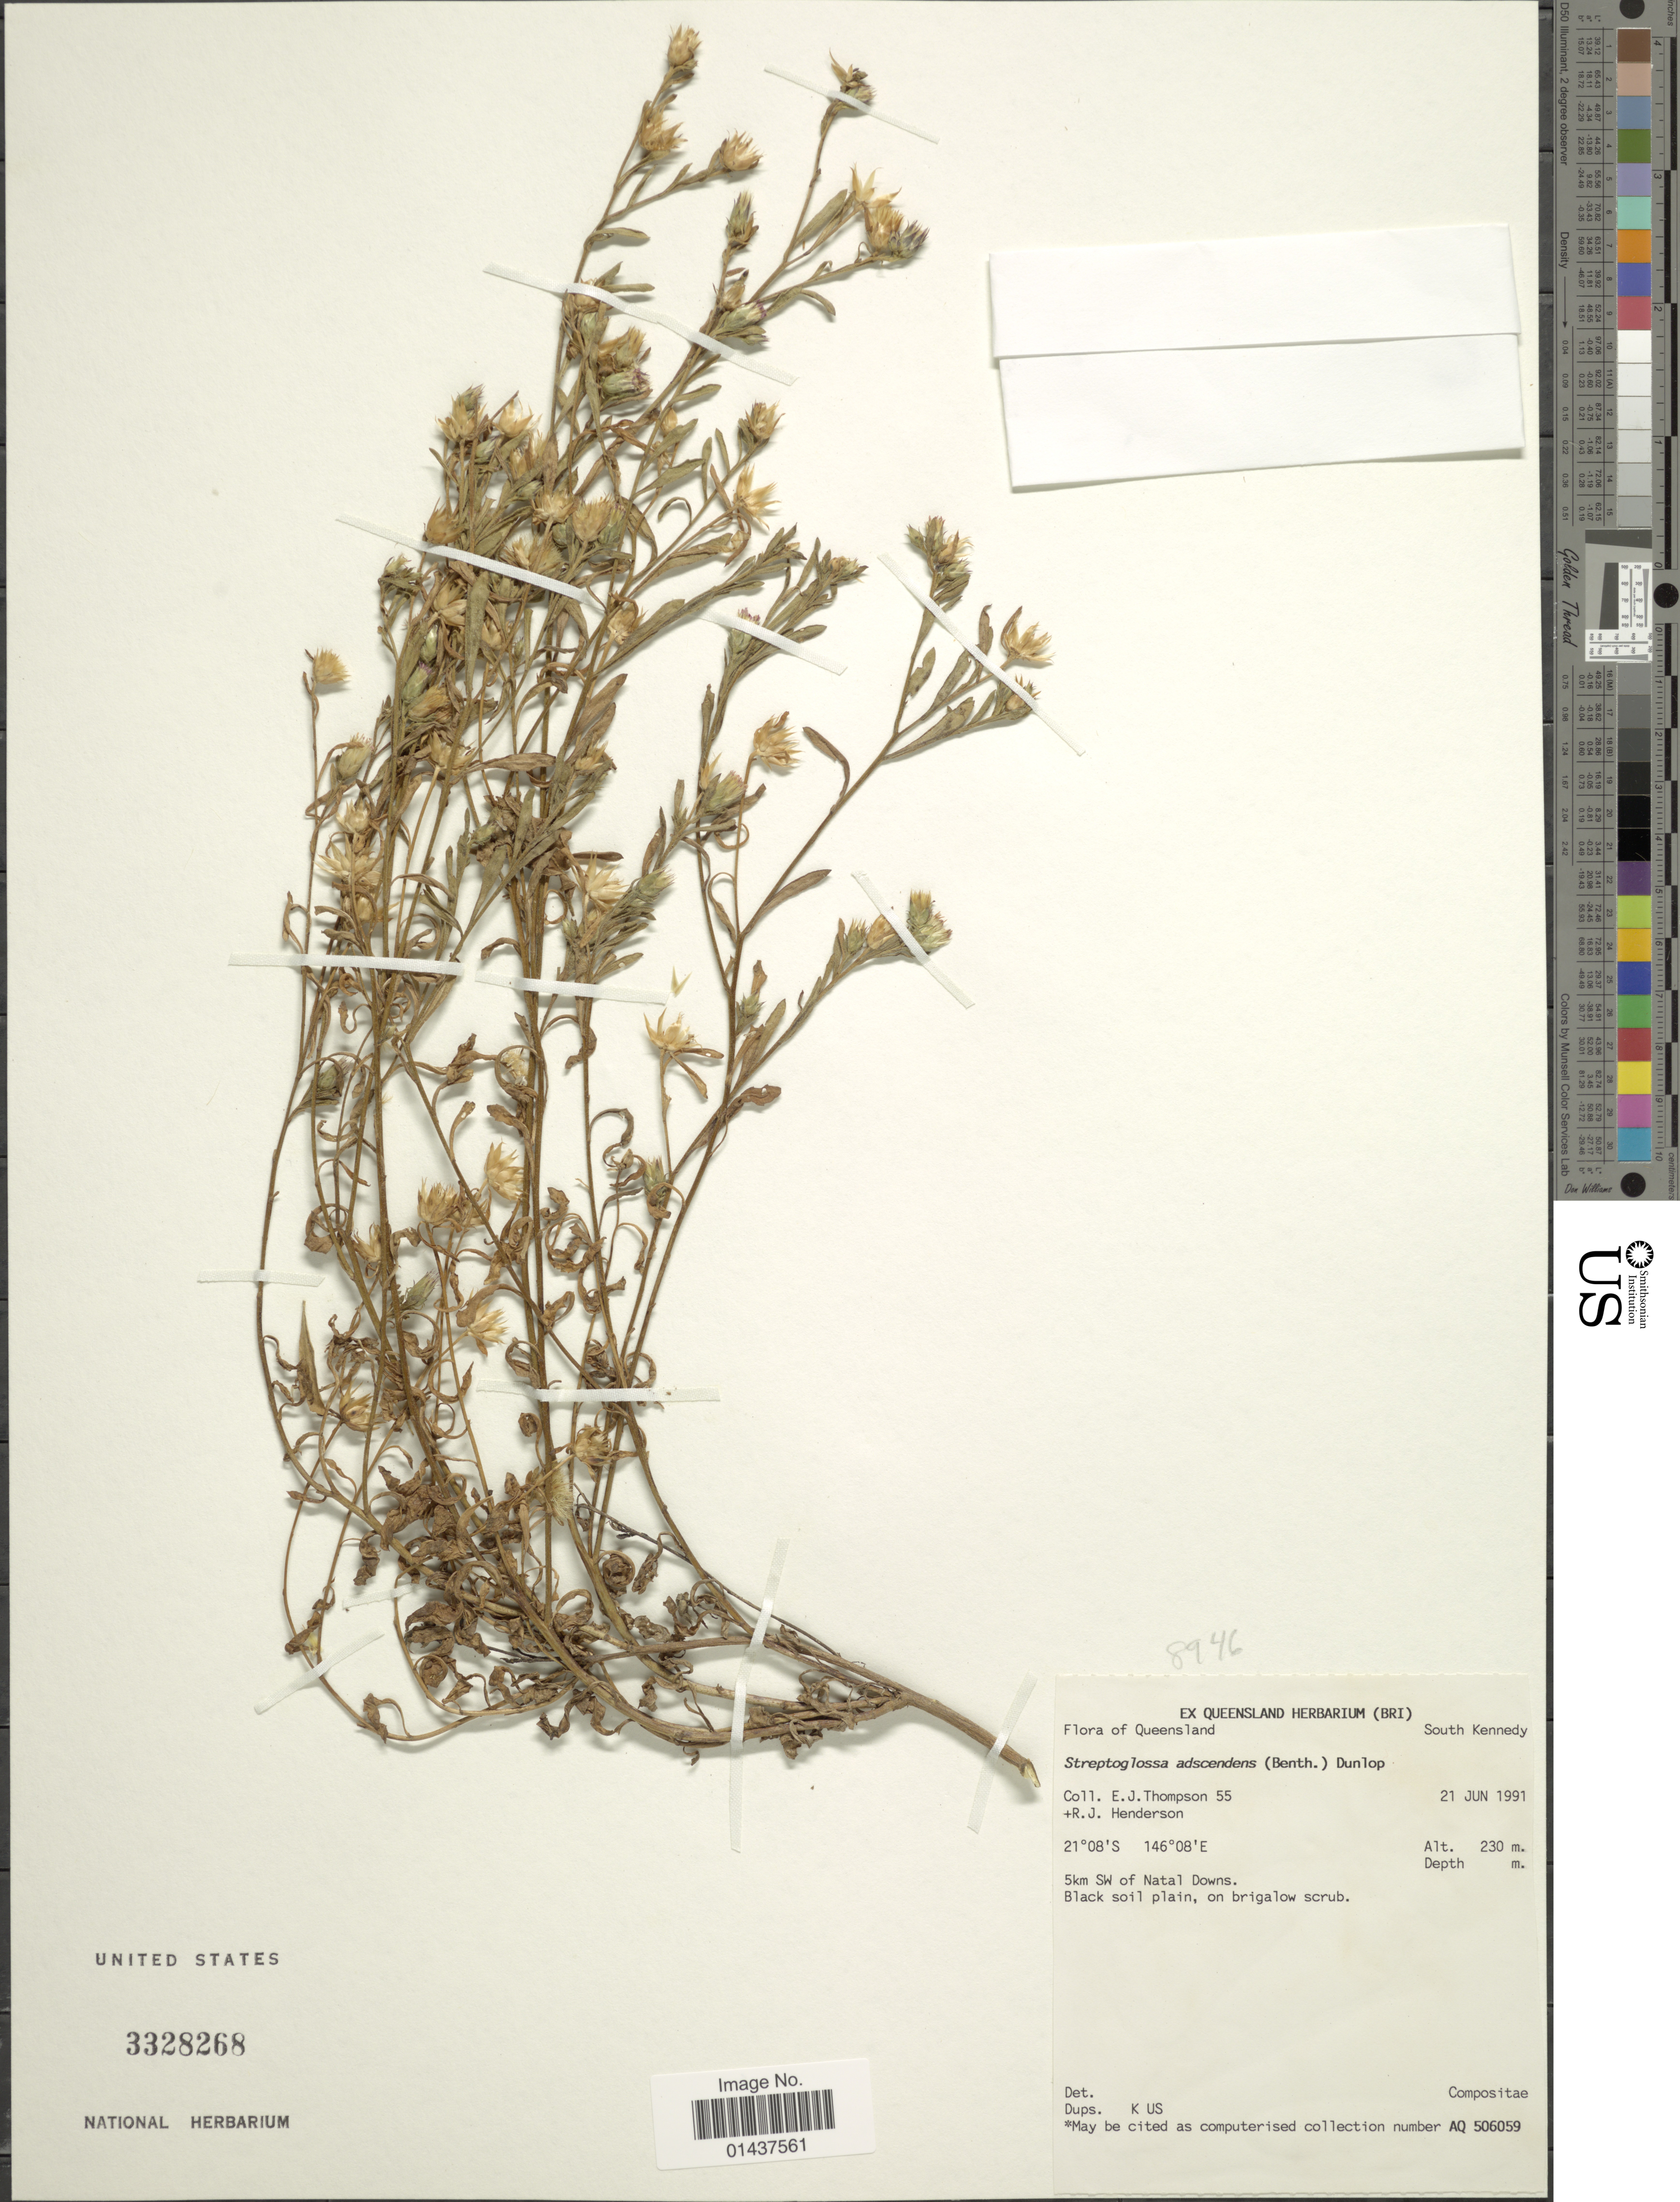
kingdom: Plantae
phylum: Tracheophyta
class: Magnoliopsida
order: Asterales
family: Asteraceae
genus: Streptoglossa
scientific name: Streptoglossa adscendens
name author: (Benth.) Dunlop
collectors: E. J. Thompson & R. J. F. Henderson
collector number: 55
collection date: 1991-06-21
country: Australia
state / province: Queensland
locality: South Kennedy, 5km SW of Natal Downs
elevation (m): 230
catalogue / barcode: US 3328268